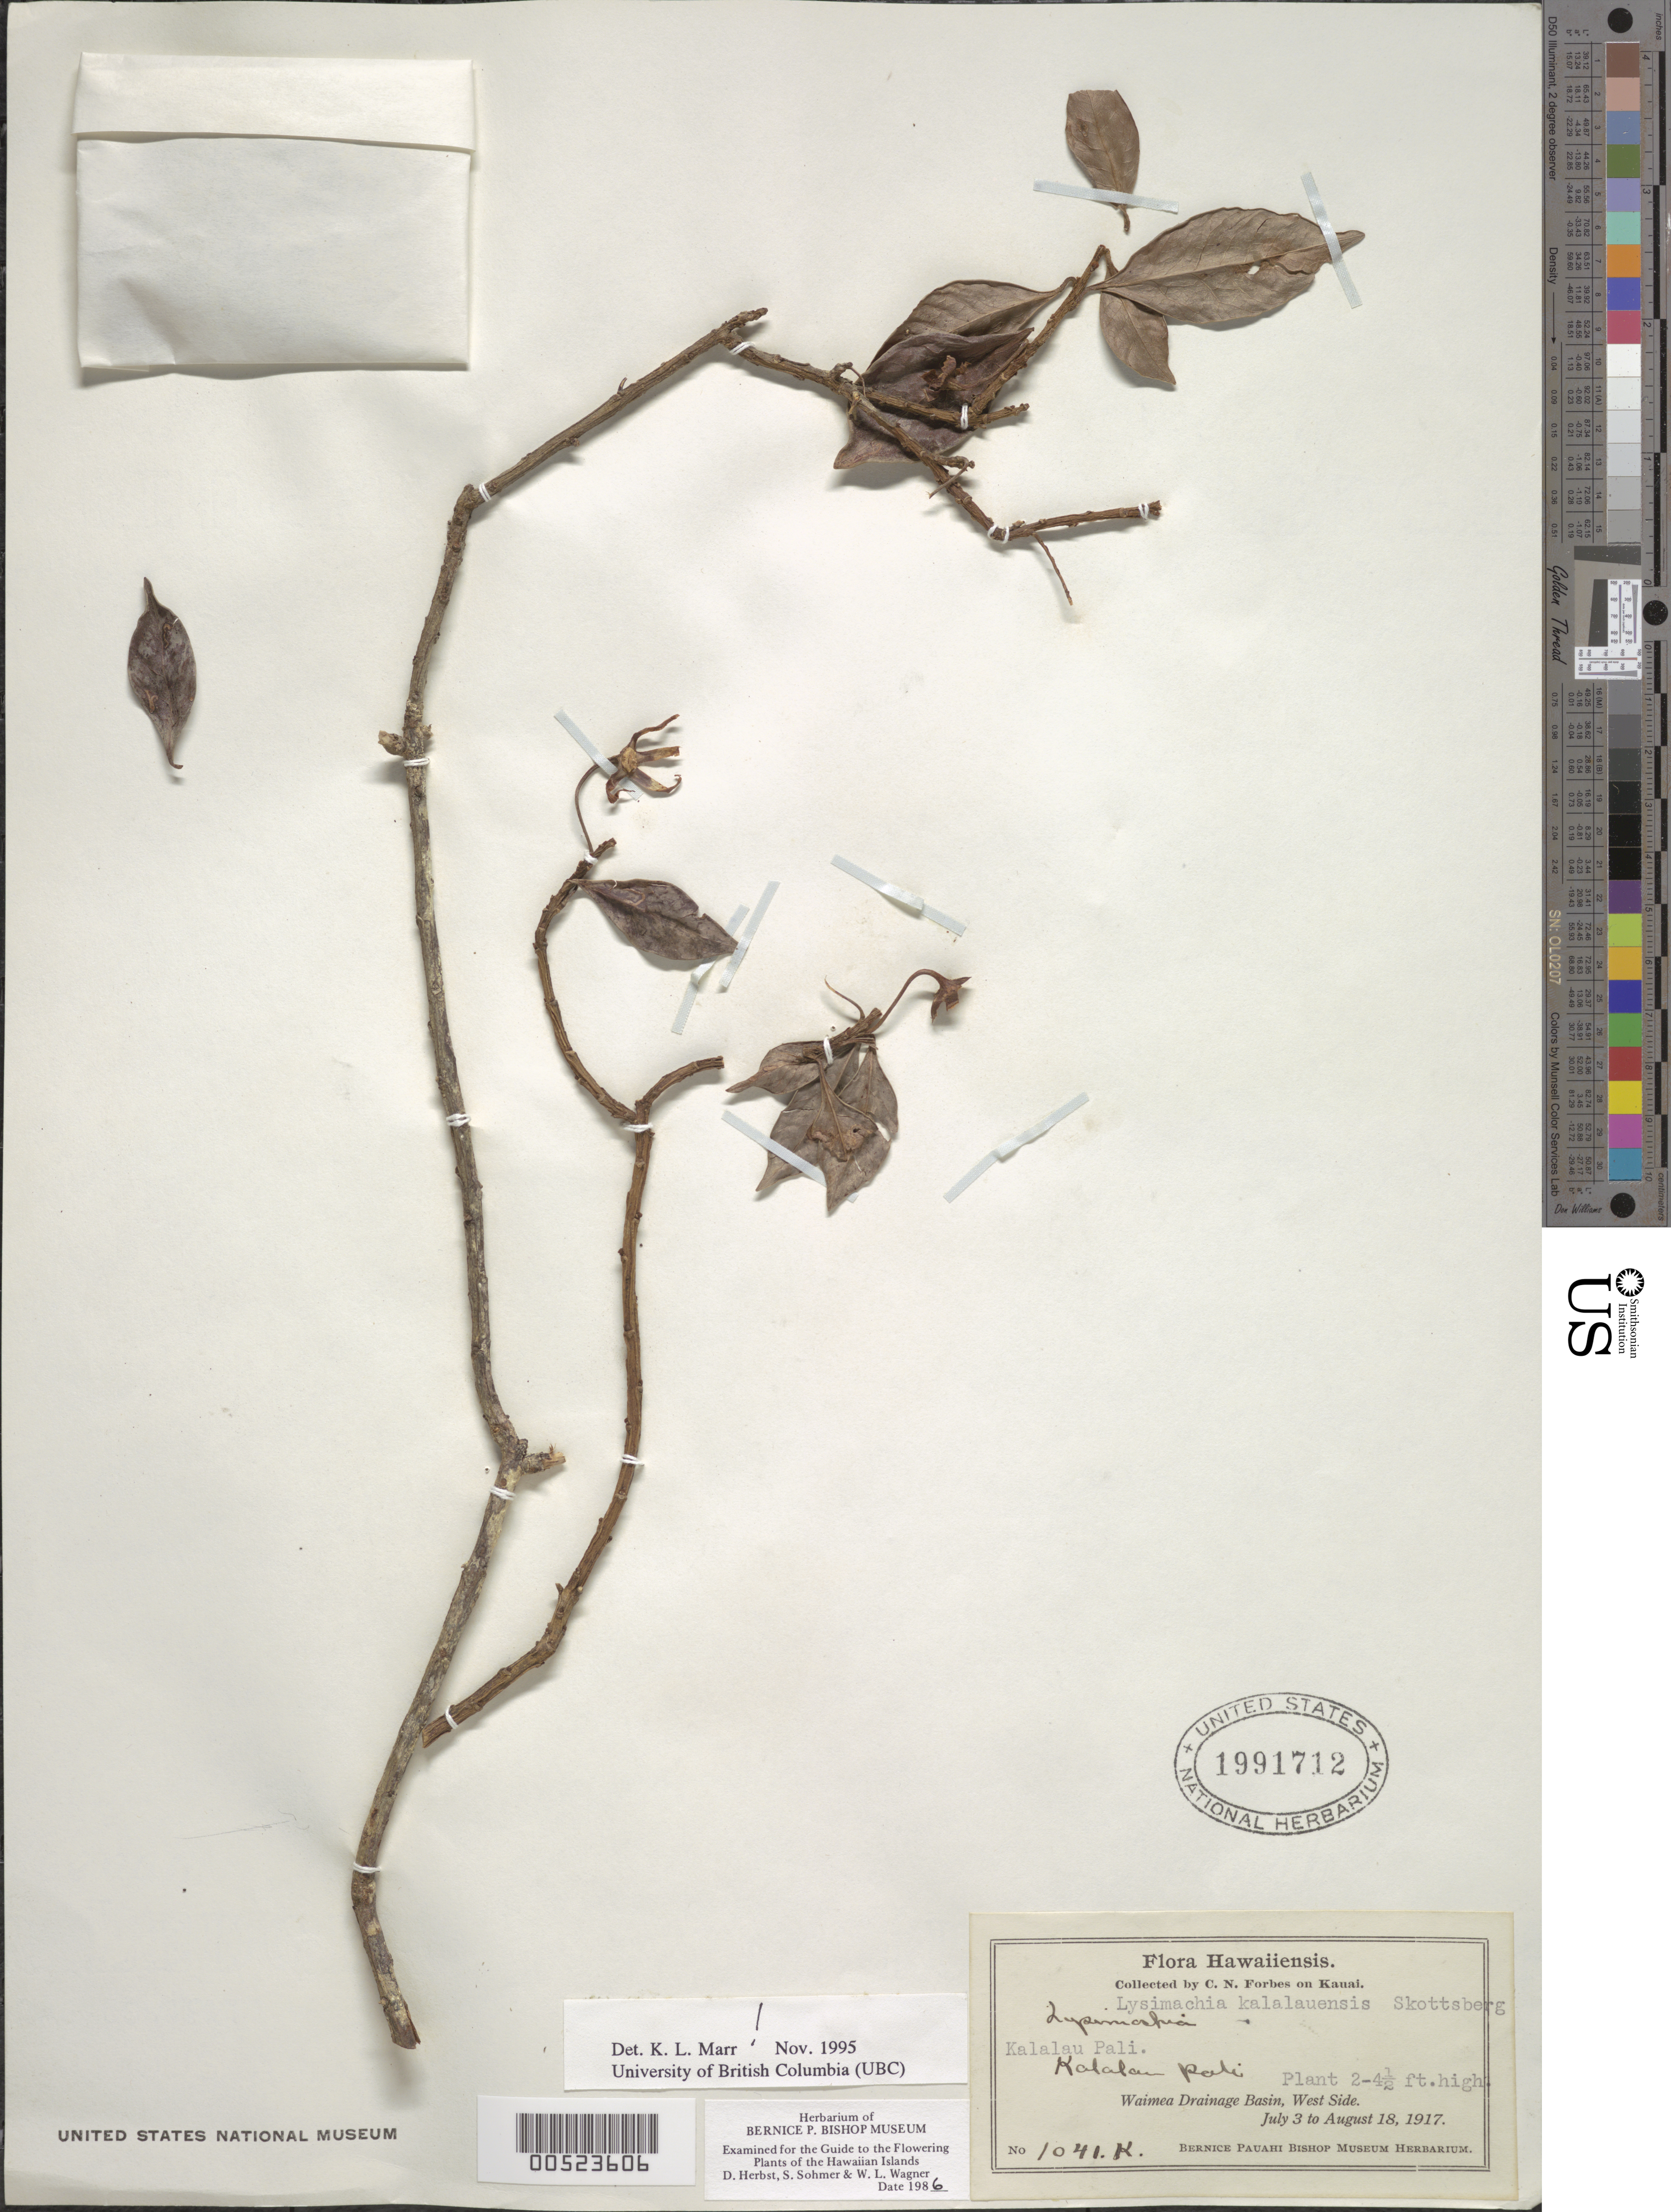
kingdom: Plantae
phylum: Tracheophyta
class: Magnoliopsida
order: Ericales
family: Primulaceae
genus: Lysimachia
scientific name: Lysimachia kalalauensis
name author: Skottsb.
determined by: Marr, K. L.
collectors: C. N. Forbes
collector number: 1041.K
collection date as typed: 3 Jul 1917 to 18 Aug 1917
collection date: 1917-07-03/1917-08-18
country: United States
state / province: Hawaii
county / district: Kauai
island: Kaua'i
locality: Kalalau Pali, Waimea Drainage Basin, West Side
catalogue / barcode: US 1991712